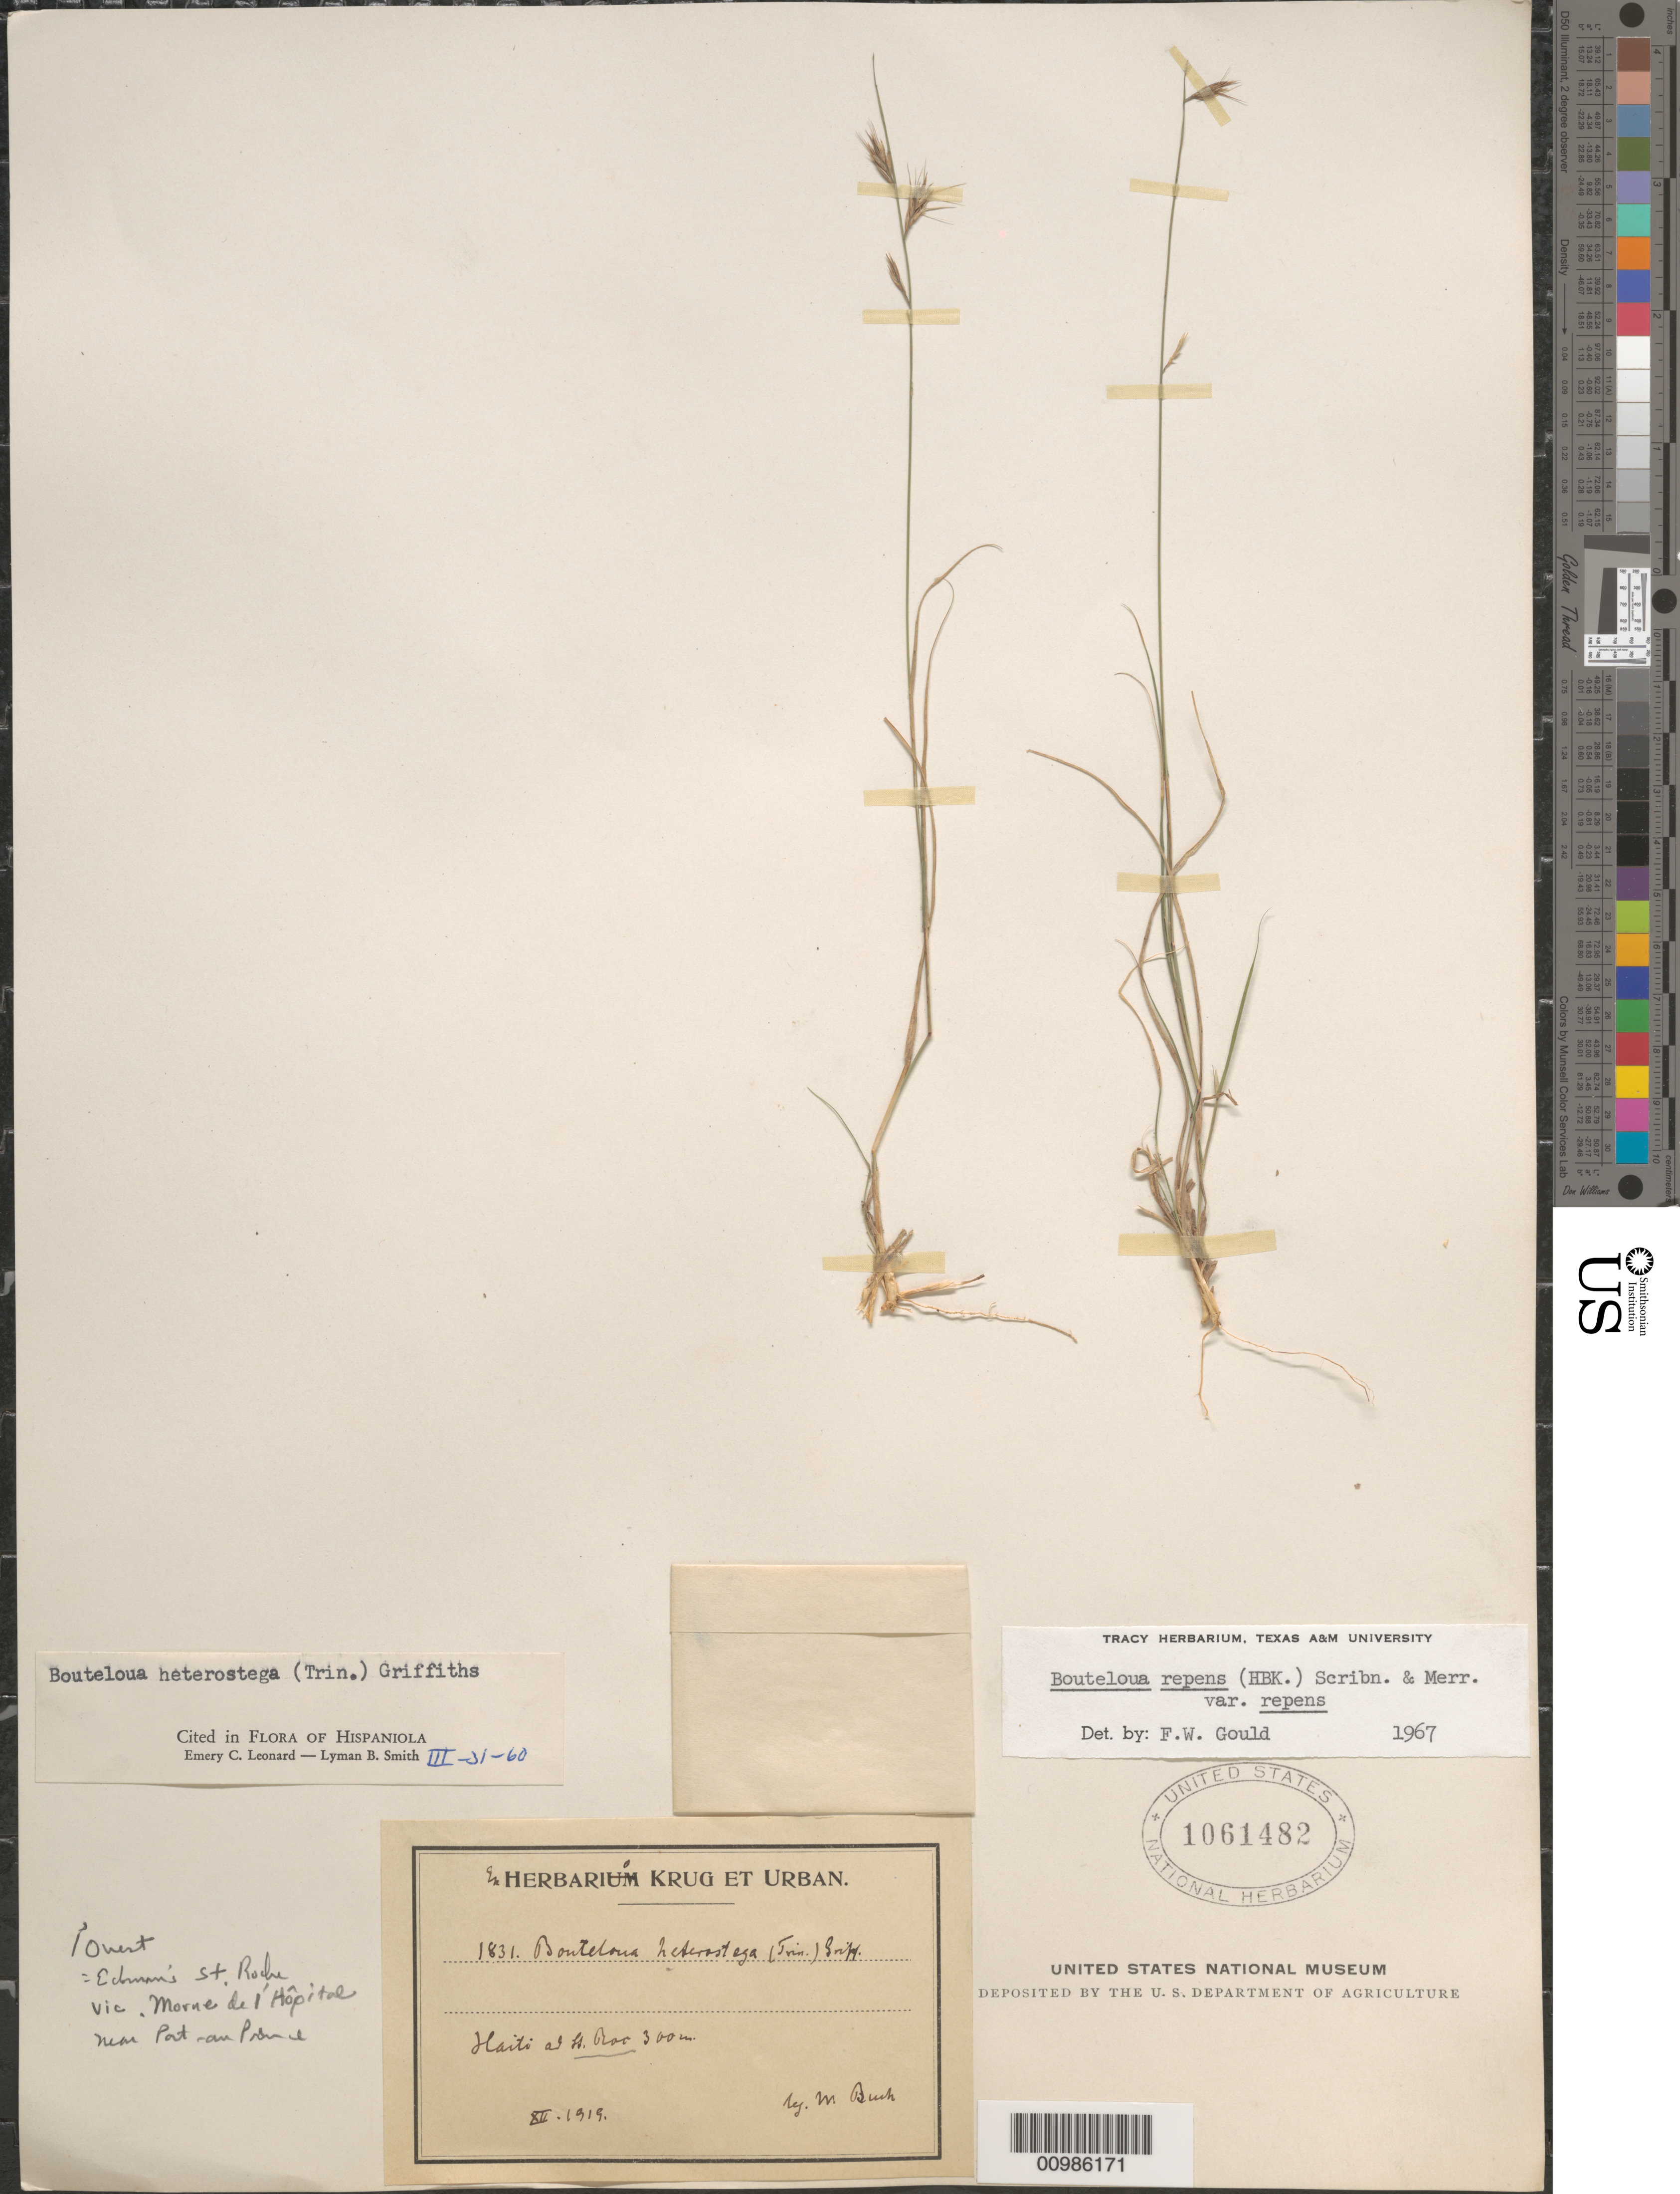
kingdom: Plantae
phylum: Tracheophyta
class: Liliopsida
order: Poales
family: Poaceae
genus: Bouteloua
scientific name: Bouteloua repens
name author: (Kunth) Scribn. & Merr.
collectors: W. Bush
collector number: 1831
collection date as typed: Dec 1919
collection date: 1919-12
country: Haiti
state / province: Óuest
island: Hispaniola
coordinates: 0 N, 0 E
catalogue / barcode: US 1061482